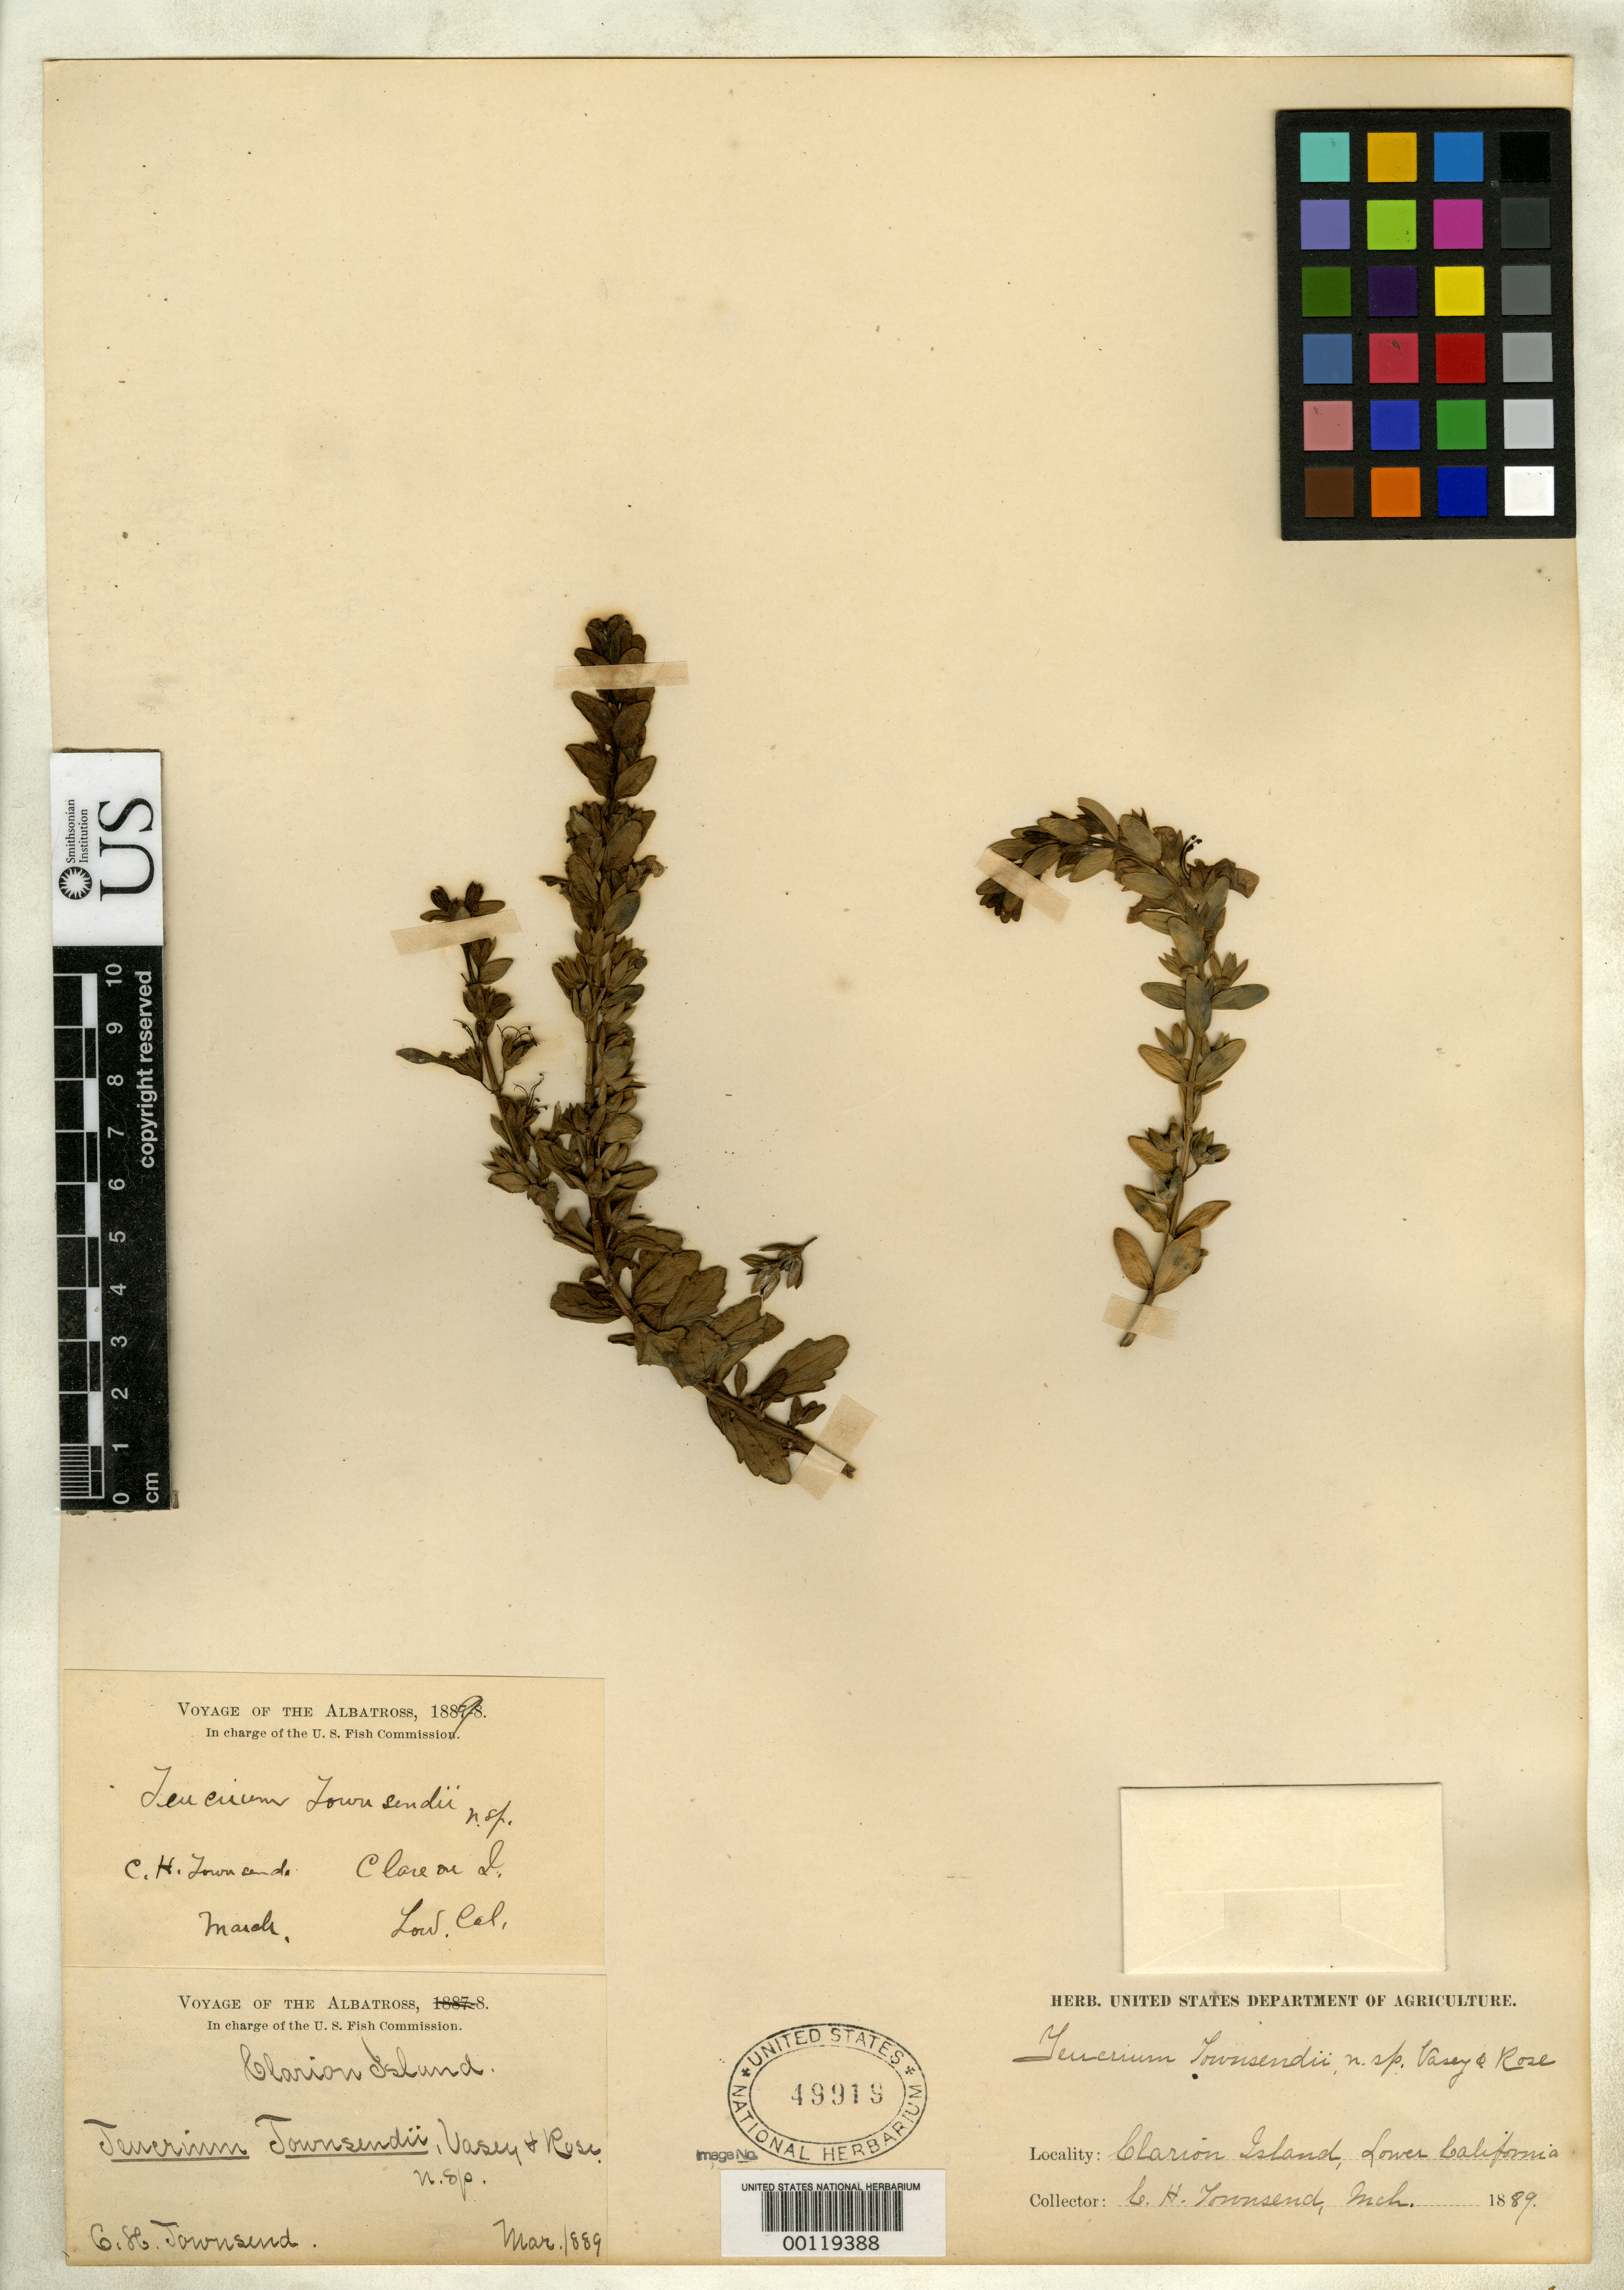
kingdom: Plantae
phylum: Tracheophyta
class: Magnoliopsida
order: Lamiales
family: Lamiaceae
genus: Teucrium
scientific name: Teucrium townsendii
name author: Vasey & Rose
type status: Holotype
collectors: C. H. T. Townsend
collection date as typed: Mar 1889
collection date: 1889-03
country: Mexico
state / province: Colima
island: Clarion Island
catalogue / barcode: US 49919